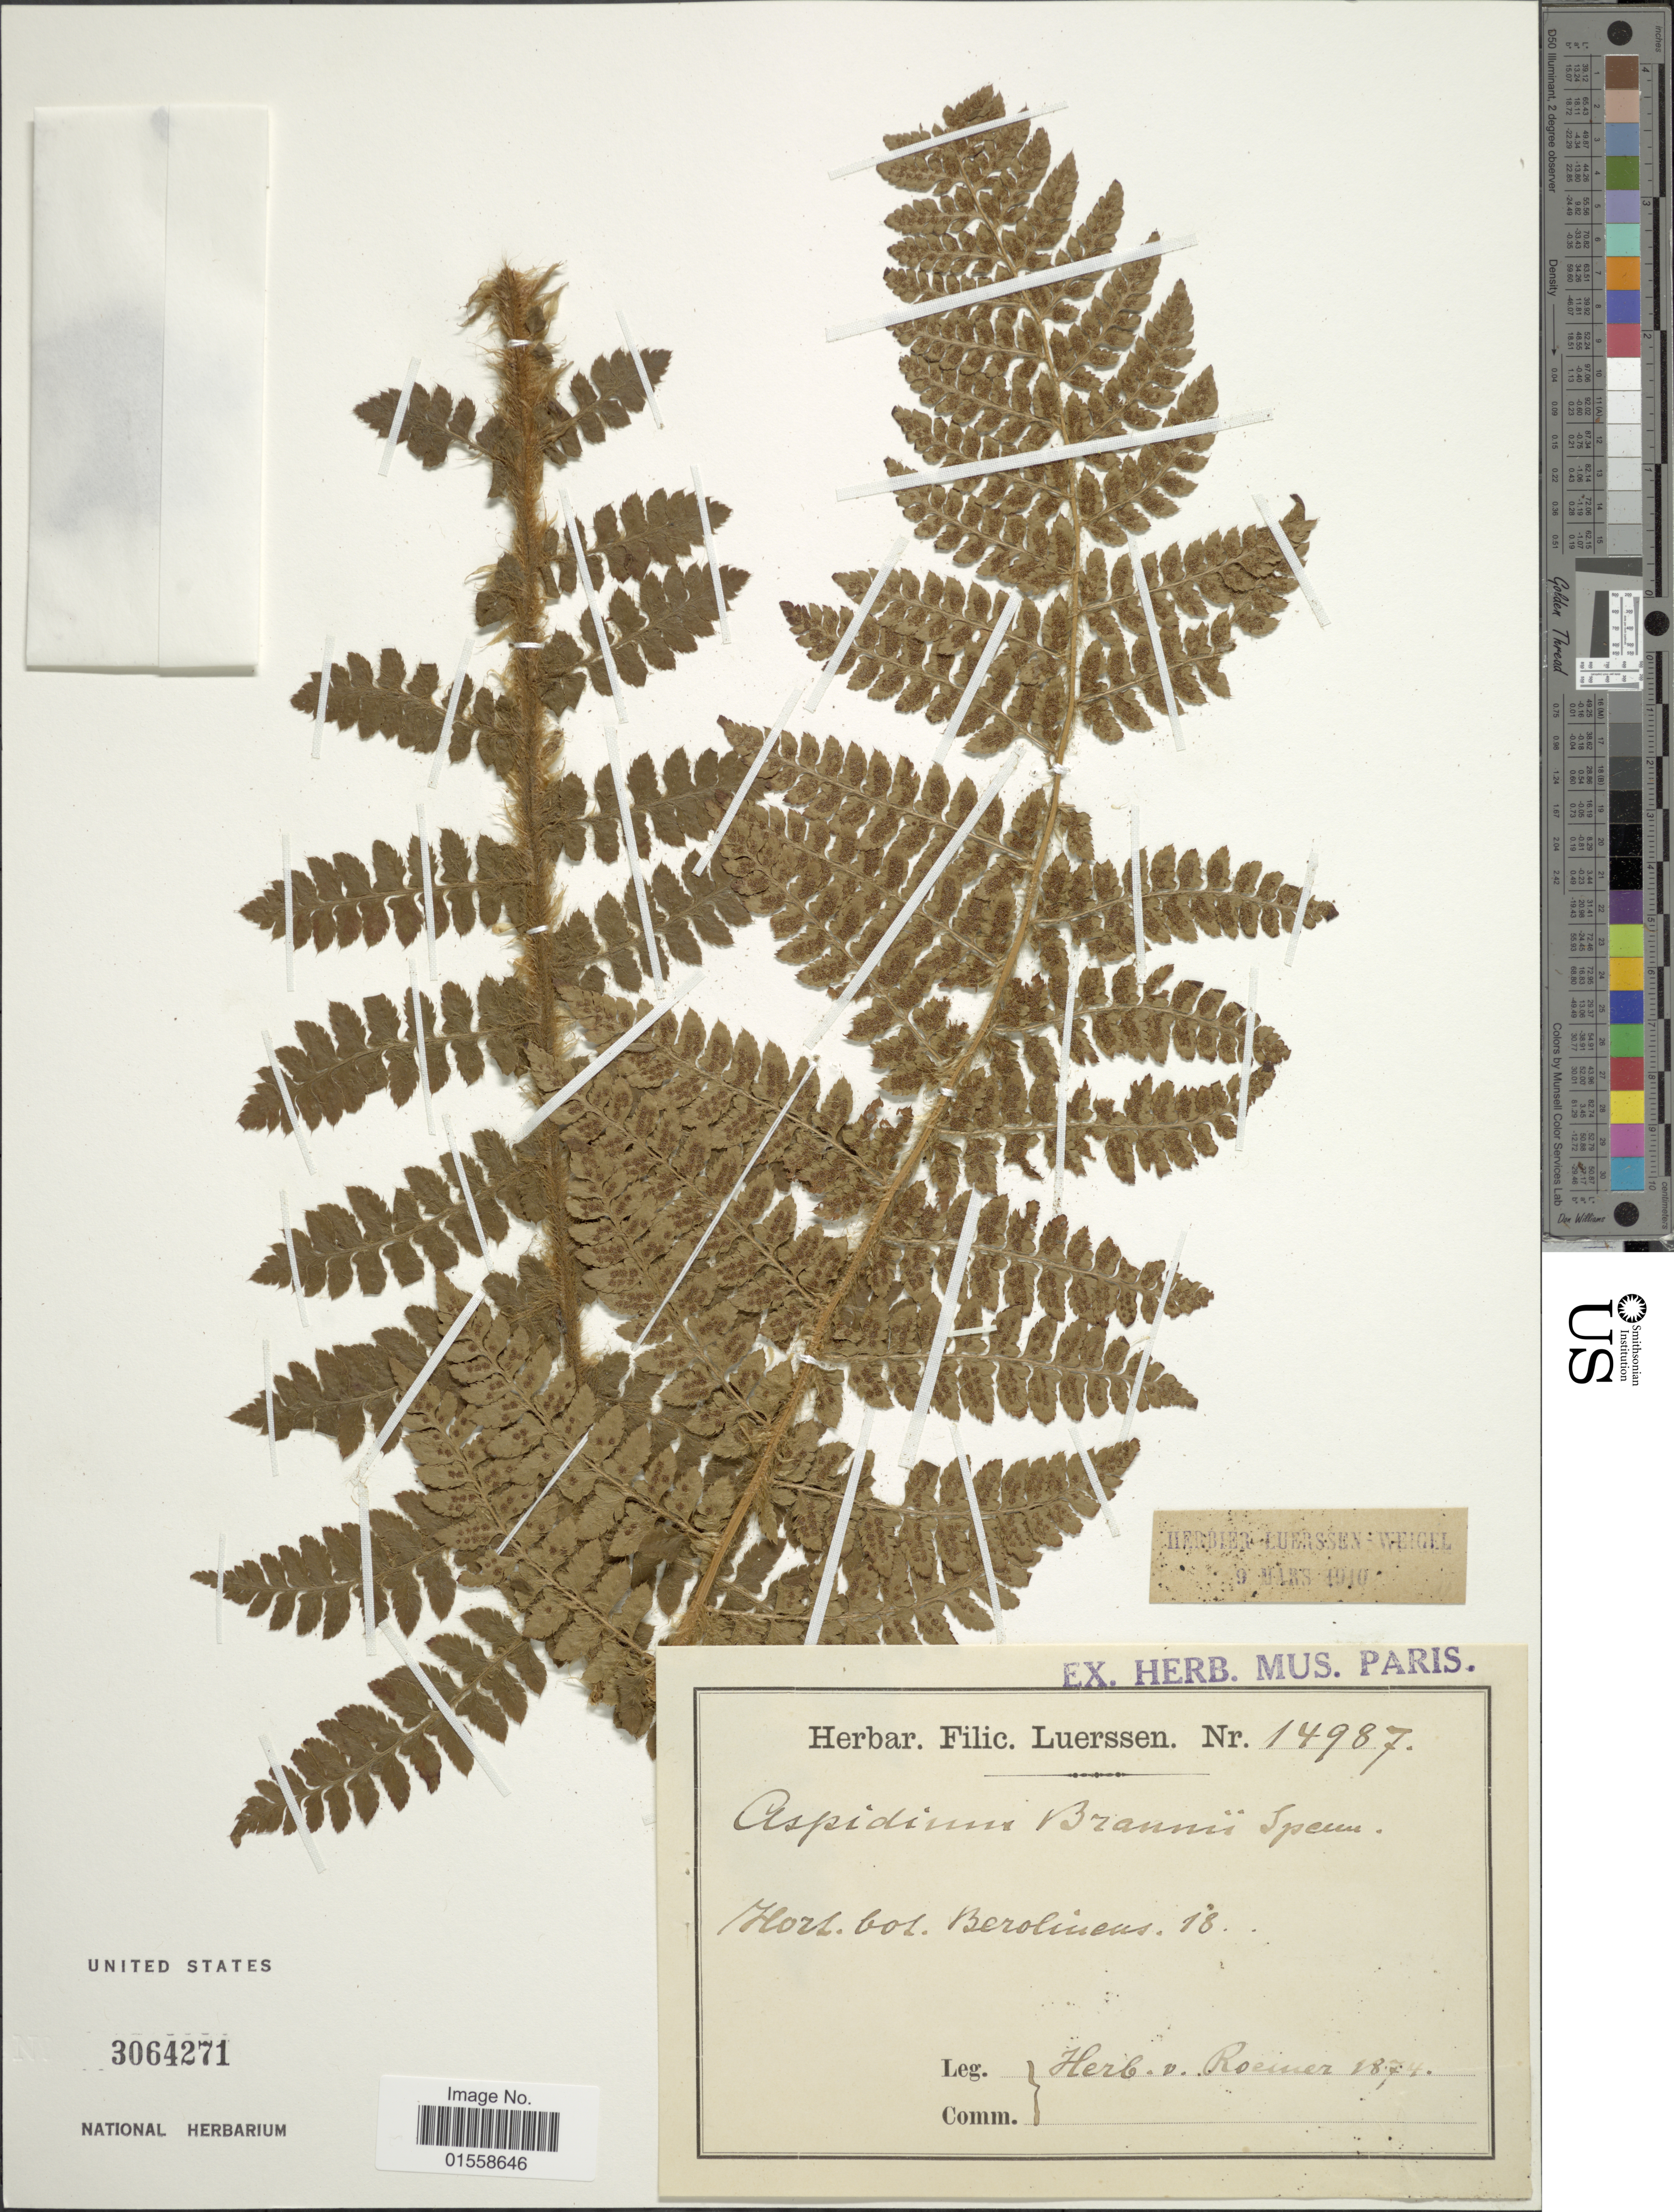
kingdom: Plantae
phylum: Tracheophyta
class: Polypodiopsida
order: Polypodiales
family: Dryopteridaceae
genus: Polystichum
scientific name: Polystichum braunii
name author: (Spenn.) Fée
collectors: ex herb. v. Roemer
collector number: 14987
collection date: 1874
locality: Hort. bot. Berolinens 18. [interpreted]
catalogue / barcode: US 3064271